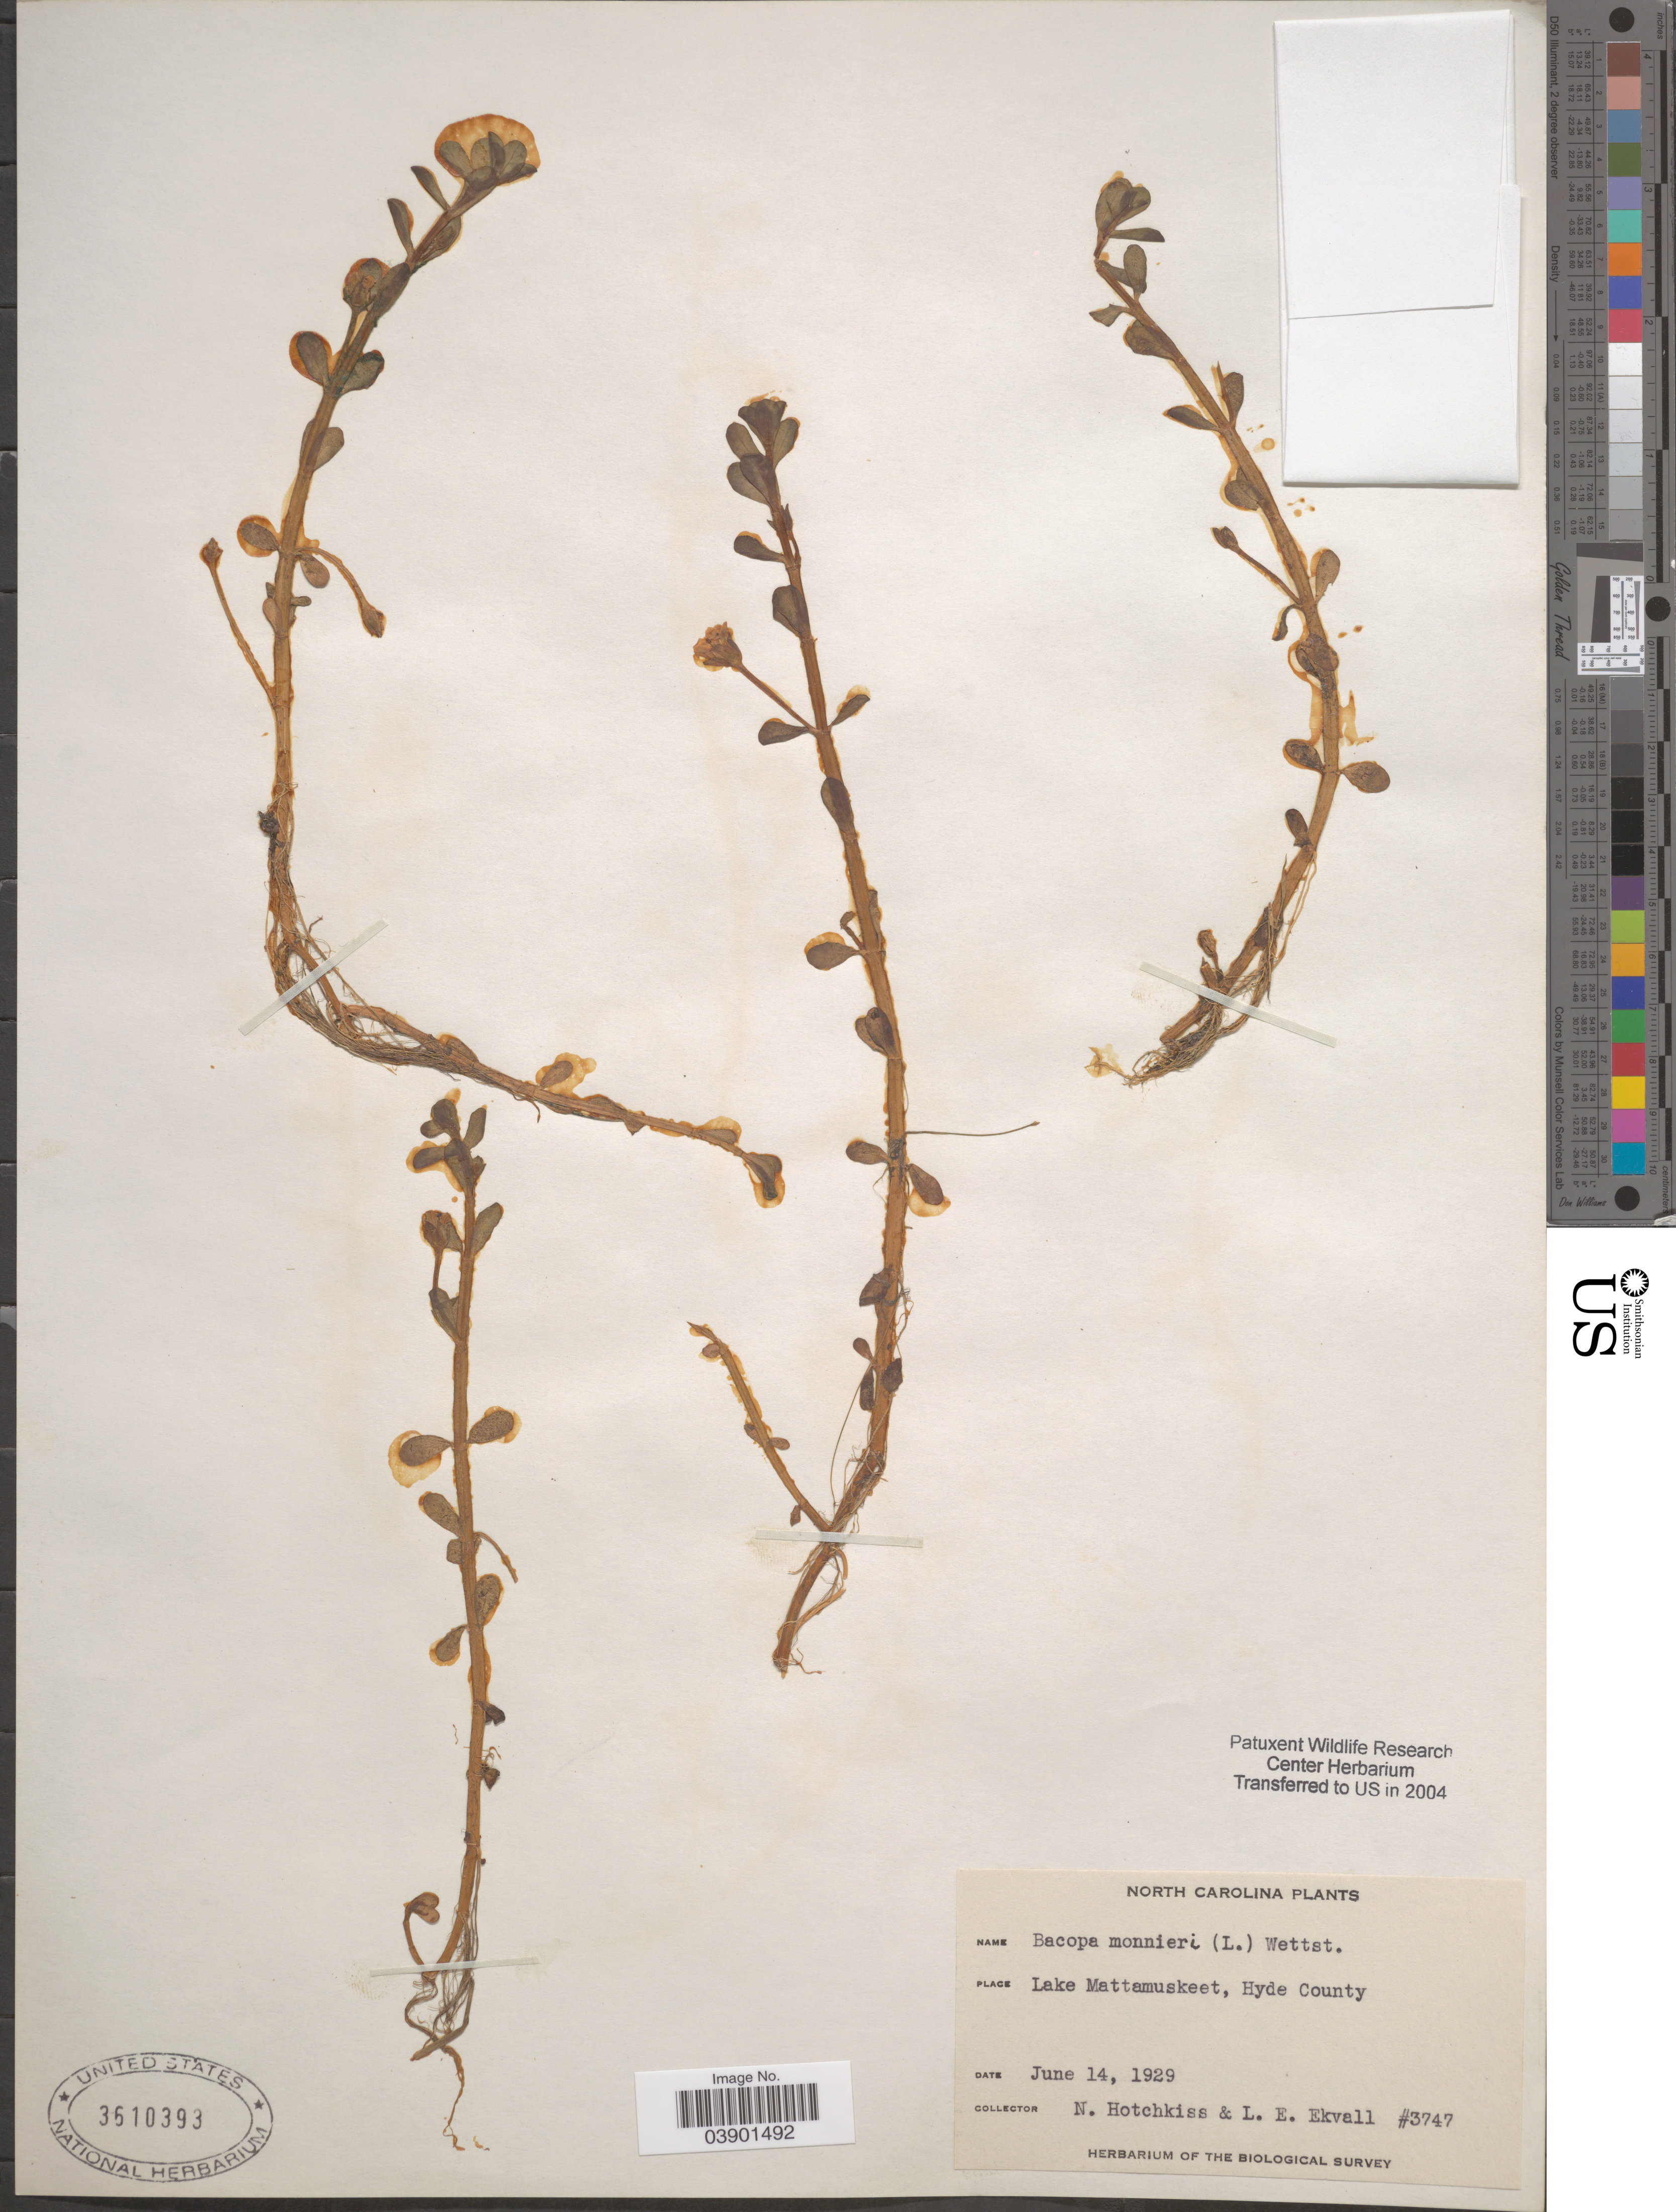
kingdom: Plantae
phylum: Tracheophyta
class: Magnoliopsida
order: Lamiales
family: Plantaginaceae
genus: Bacopa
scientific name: Bacopa monnieri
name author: (L.) Pennell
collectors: N. Hotchkiss & L. Ekvall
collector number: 3747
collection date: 1929-06-14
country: United States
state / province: North Carolina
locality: Lake Mattamuskeet, Hyde County.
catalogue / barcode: US 3610393